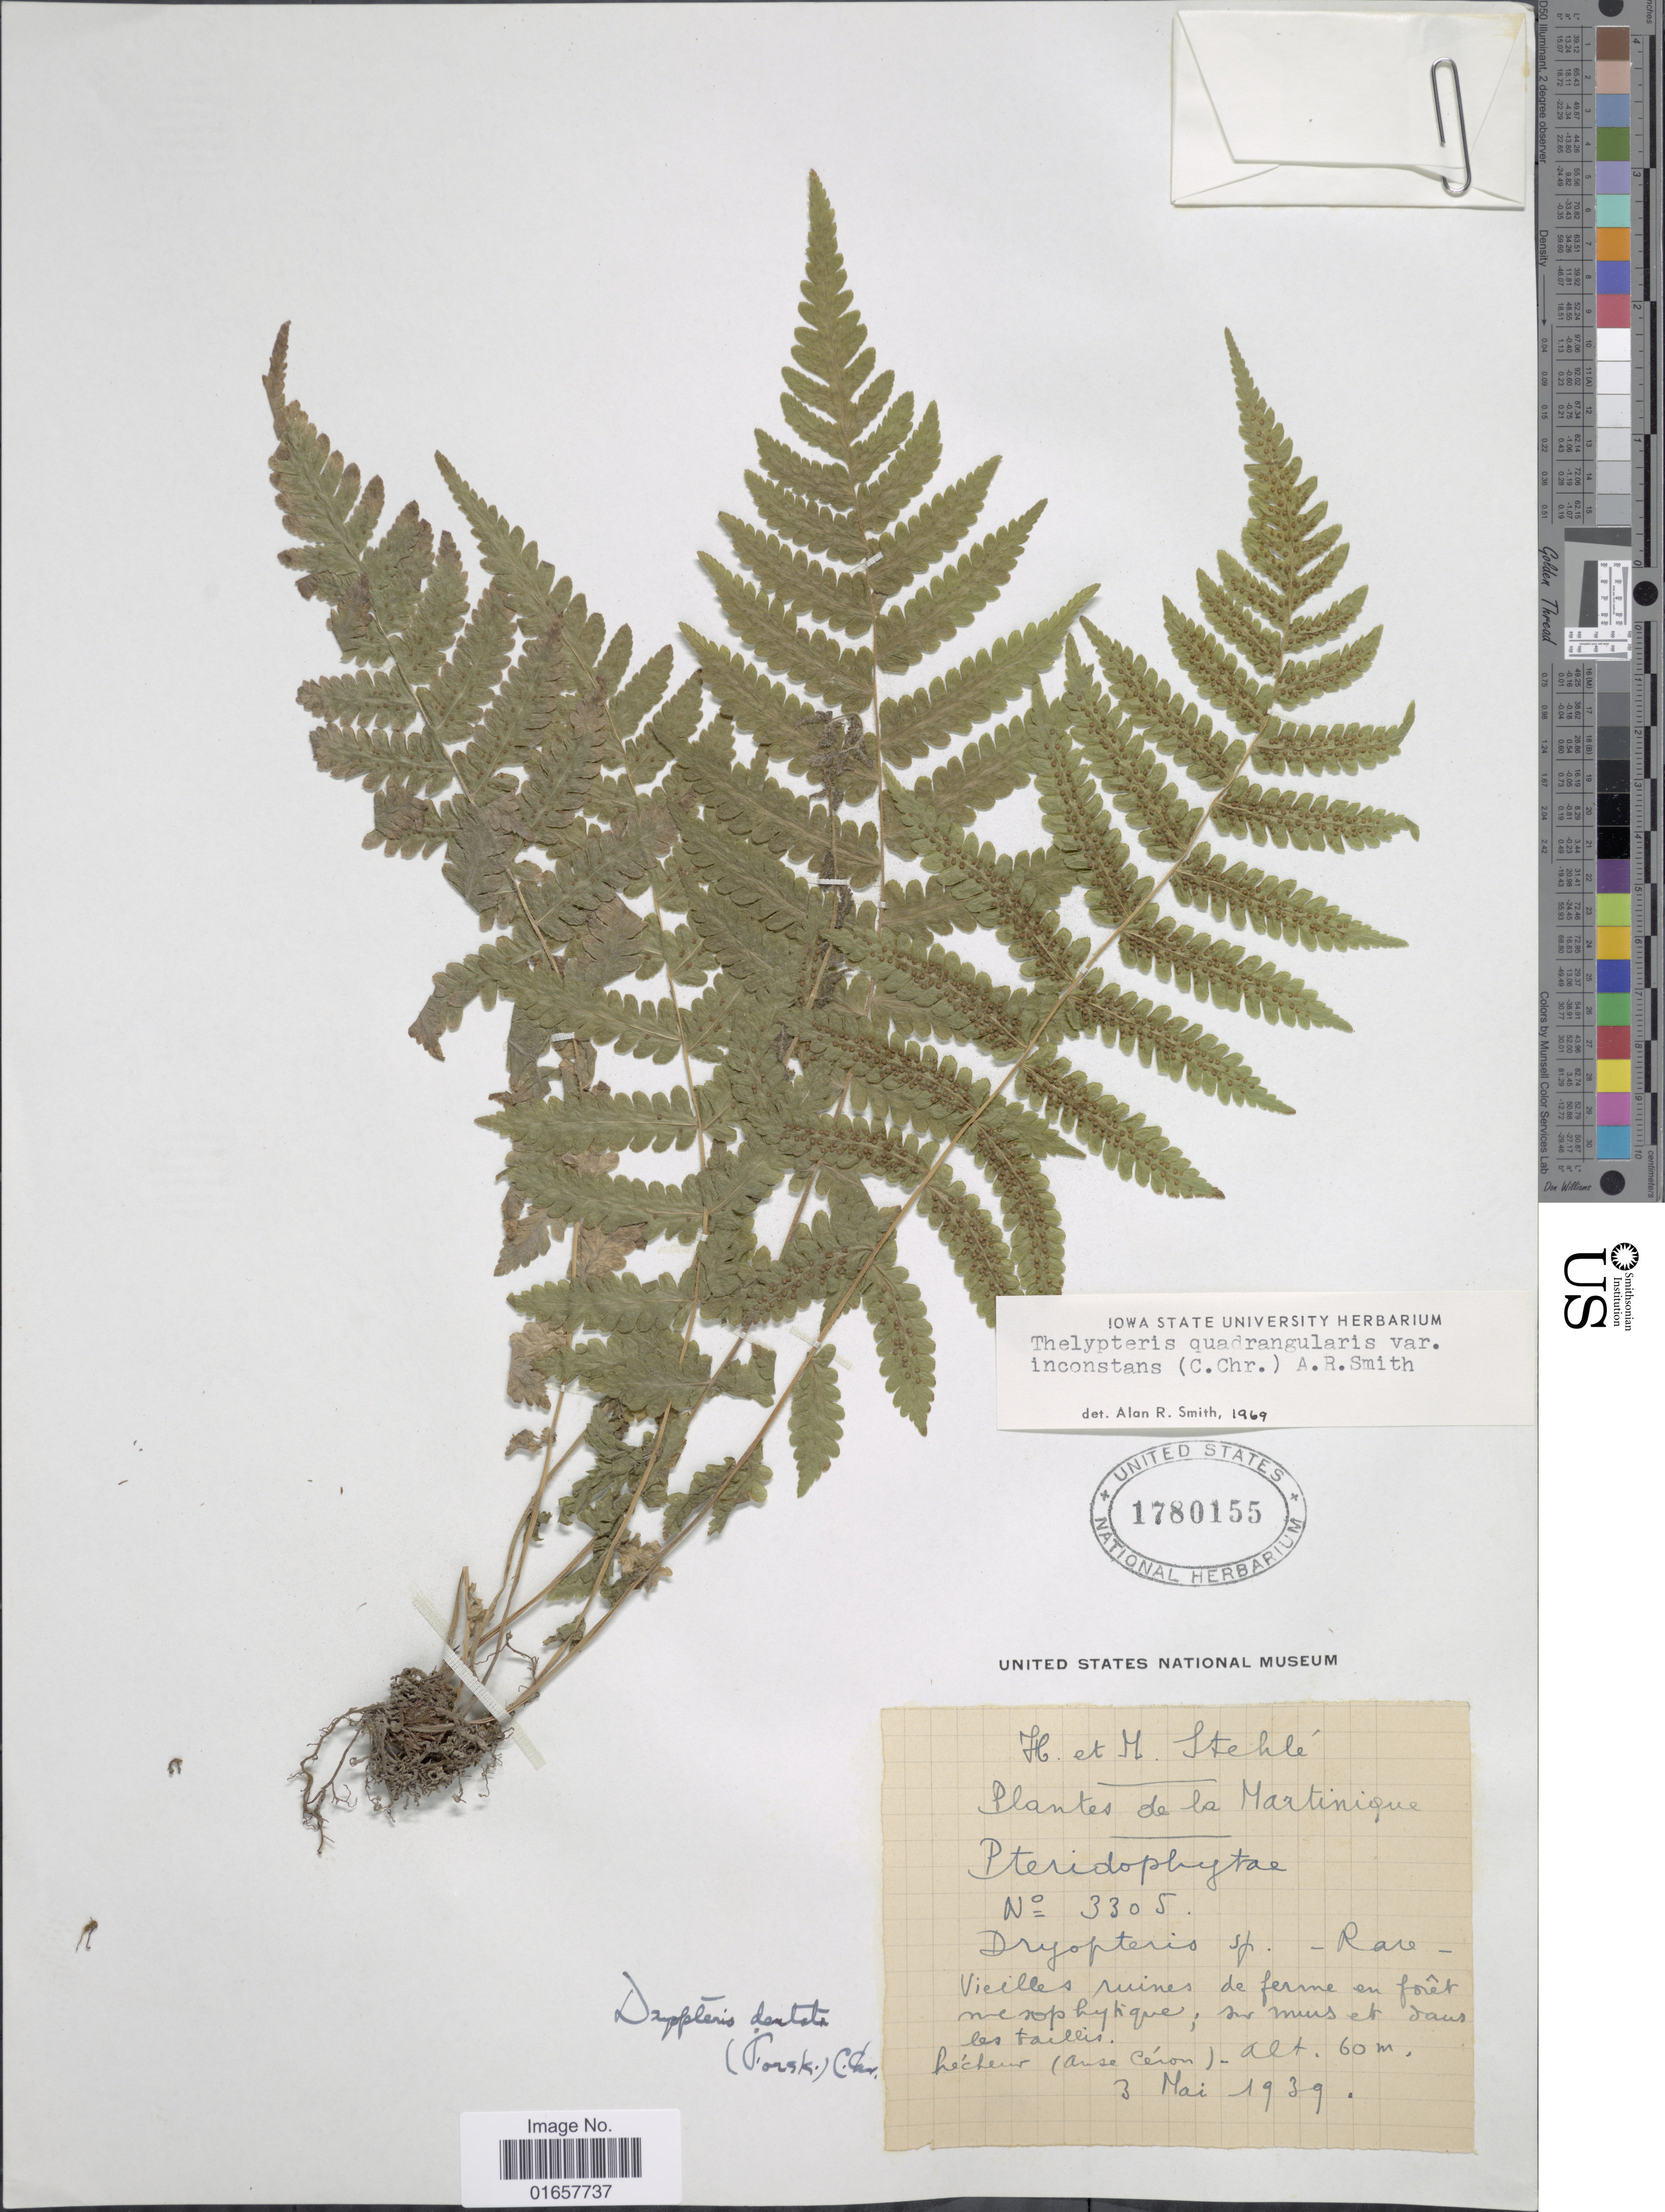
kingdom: Plantae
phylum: Tracheophyta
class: Polypodiopsida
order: Polypodiales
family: Thelypteridaceae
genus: Christella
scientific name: Christella hispidula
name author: (Decne.) Holttum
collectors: A. Stehle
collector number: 3305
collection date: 1939-05-03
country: Martinique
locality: Martinique, Vieilles ruines de ferme en forêt merophytique; sur murs et dans les taillis, hecheur (Anse Céron). [interpreted]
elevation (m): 60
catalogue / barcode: US 1780155